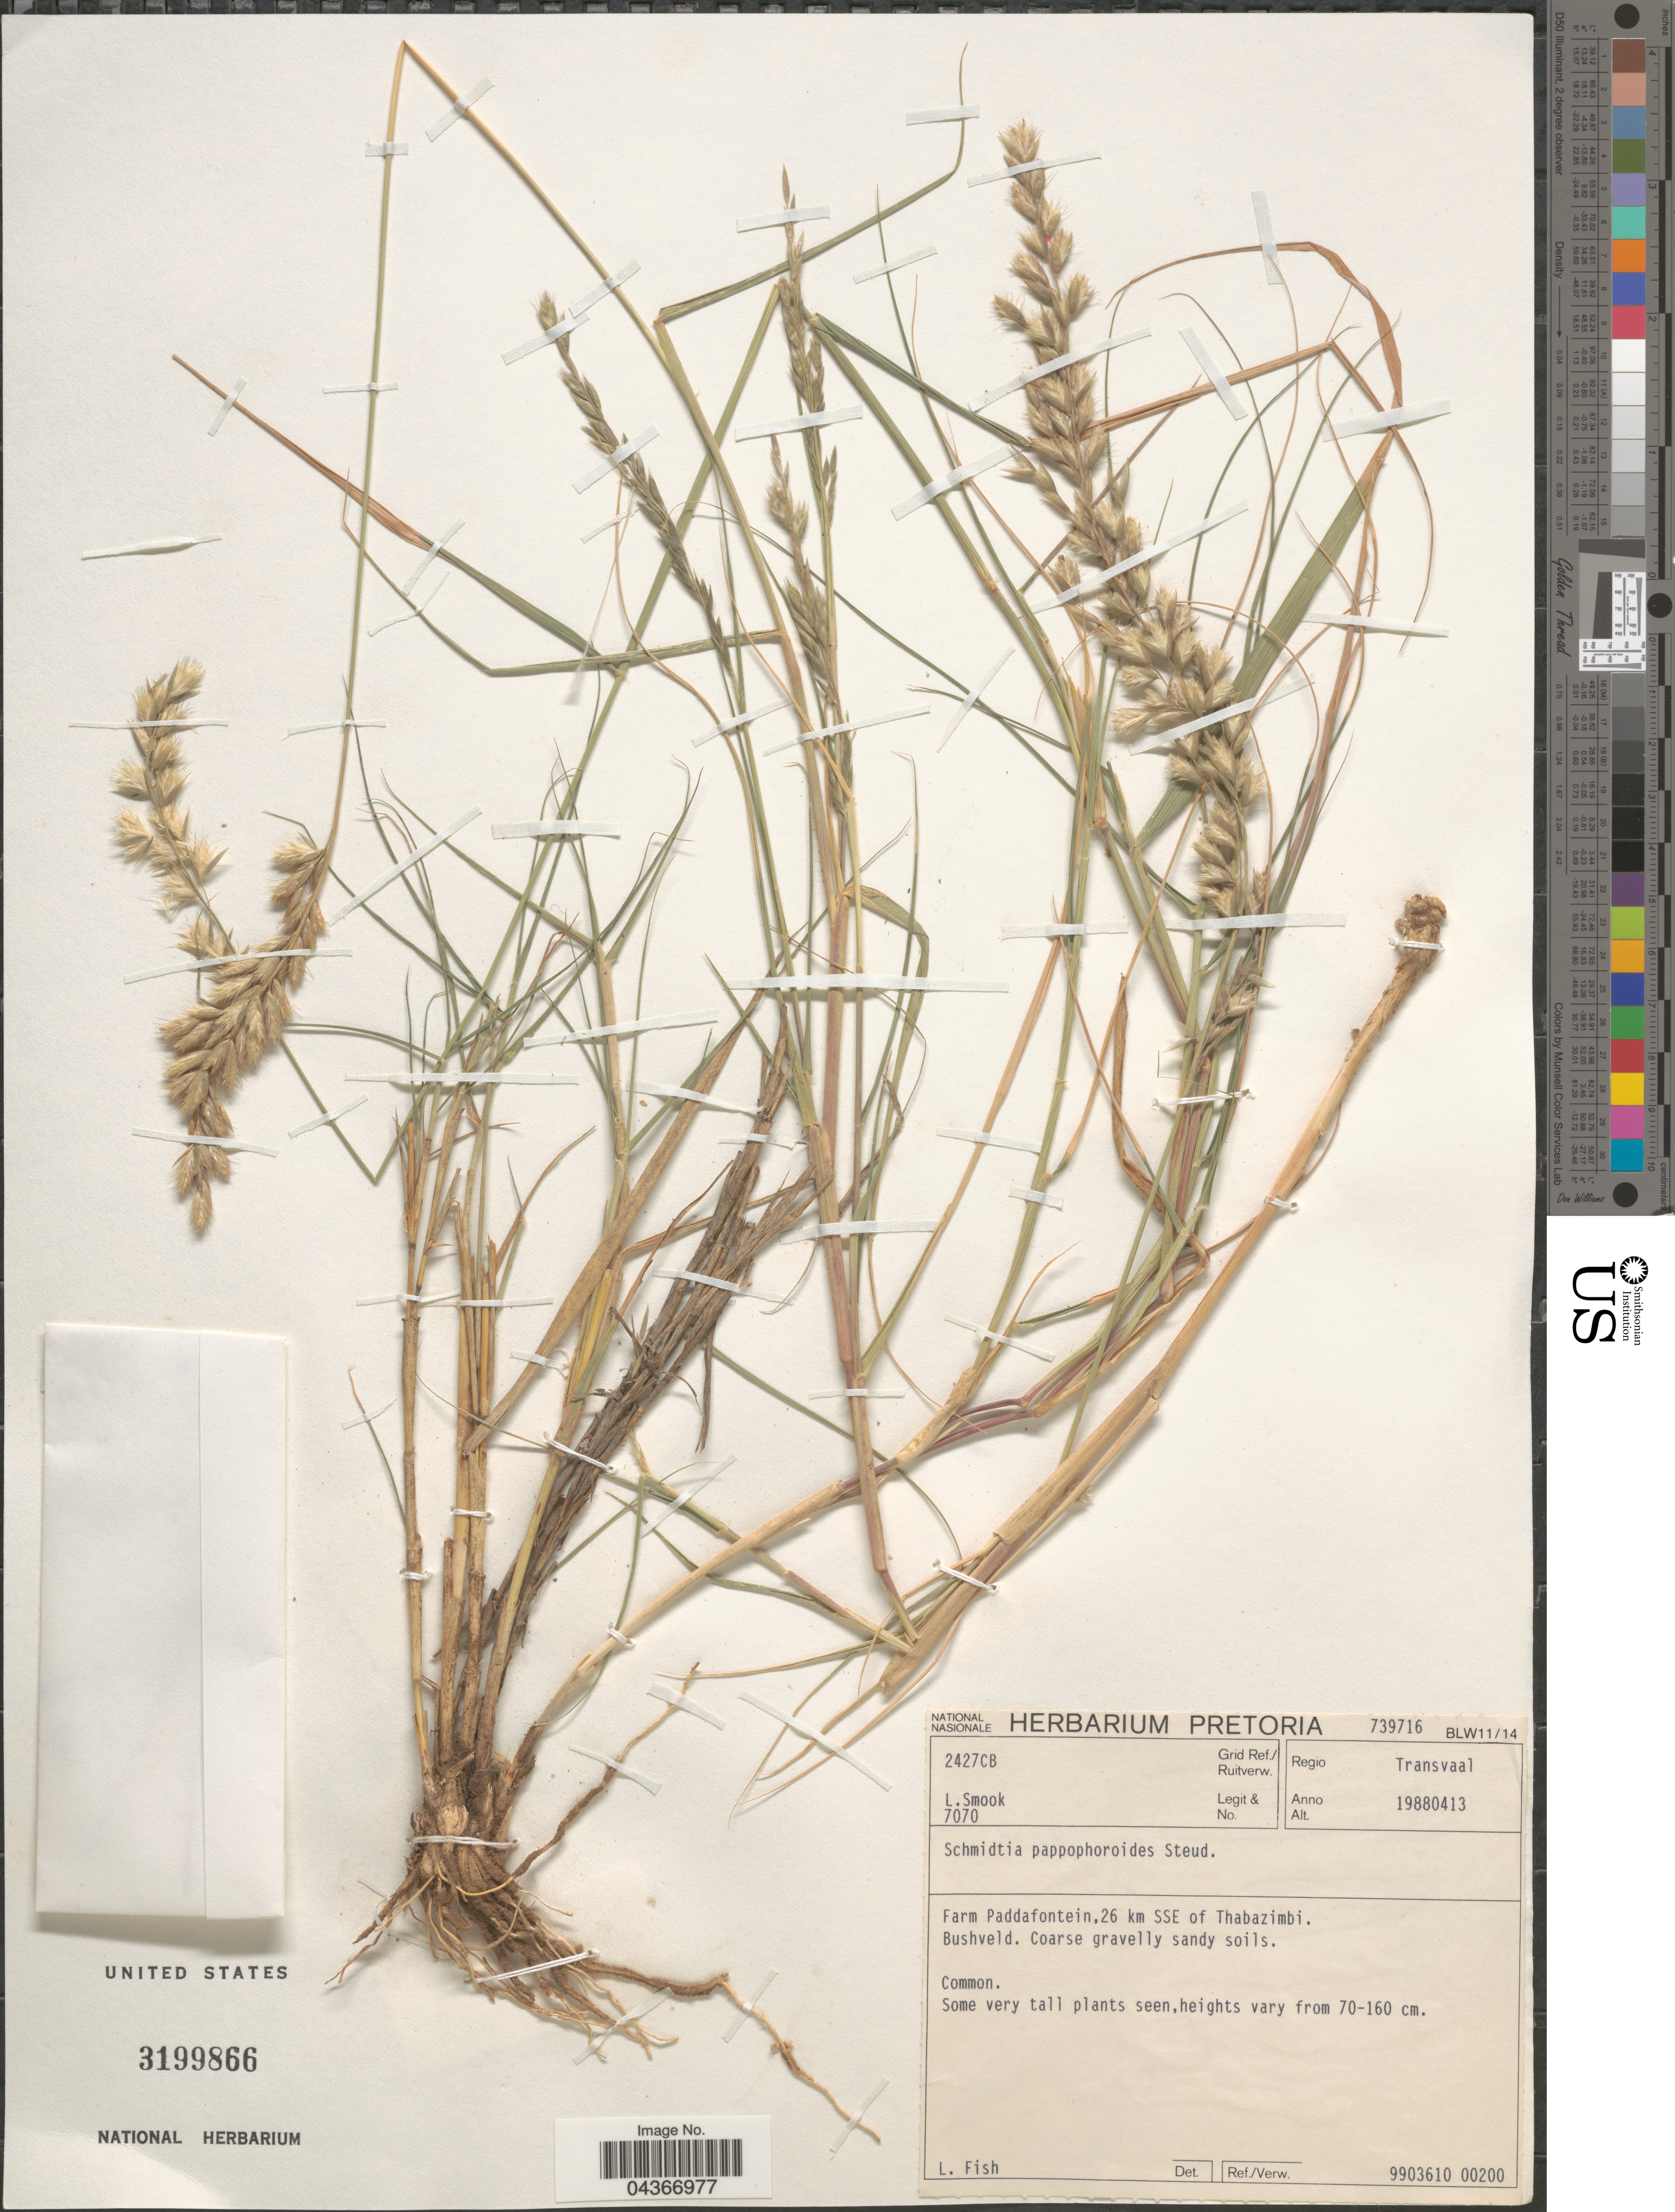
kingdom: Plantae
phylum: Tracheophyta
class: Liliopsida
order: Poales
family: Poaceae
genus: Schmidtia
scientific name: Schmidtia pappophoroides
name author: Steud. ex J.A. Schmidt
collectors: L. Smook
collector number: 7070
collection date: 1988-04-13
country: South Africa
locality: Grid Ref./Ruitverw. 2427CB. Regio Transvaal. Farm Paddafontein, 26 km SSE of Thabazimbi.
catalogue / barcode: US 3199866